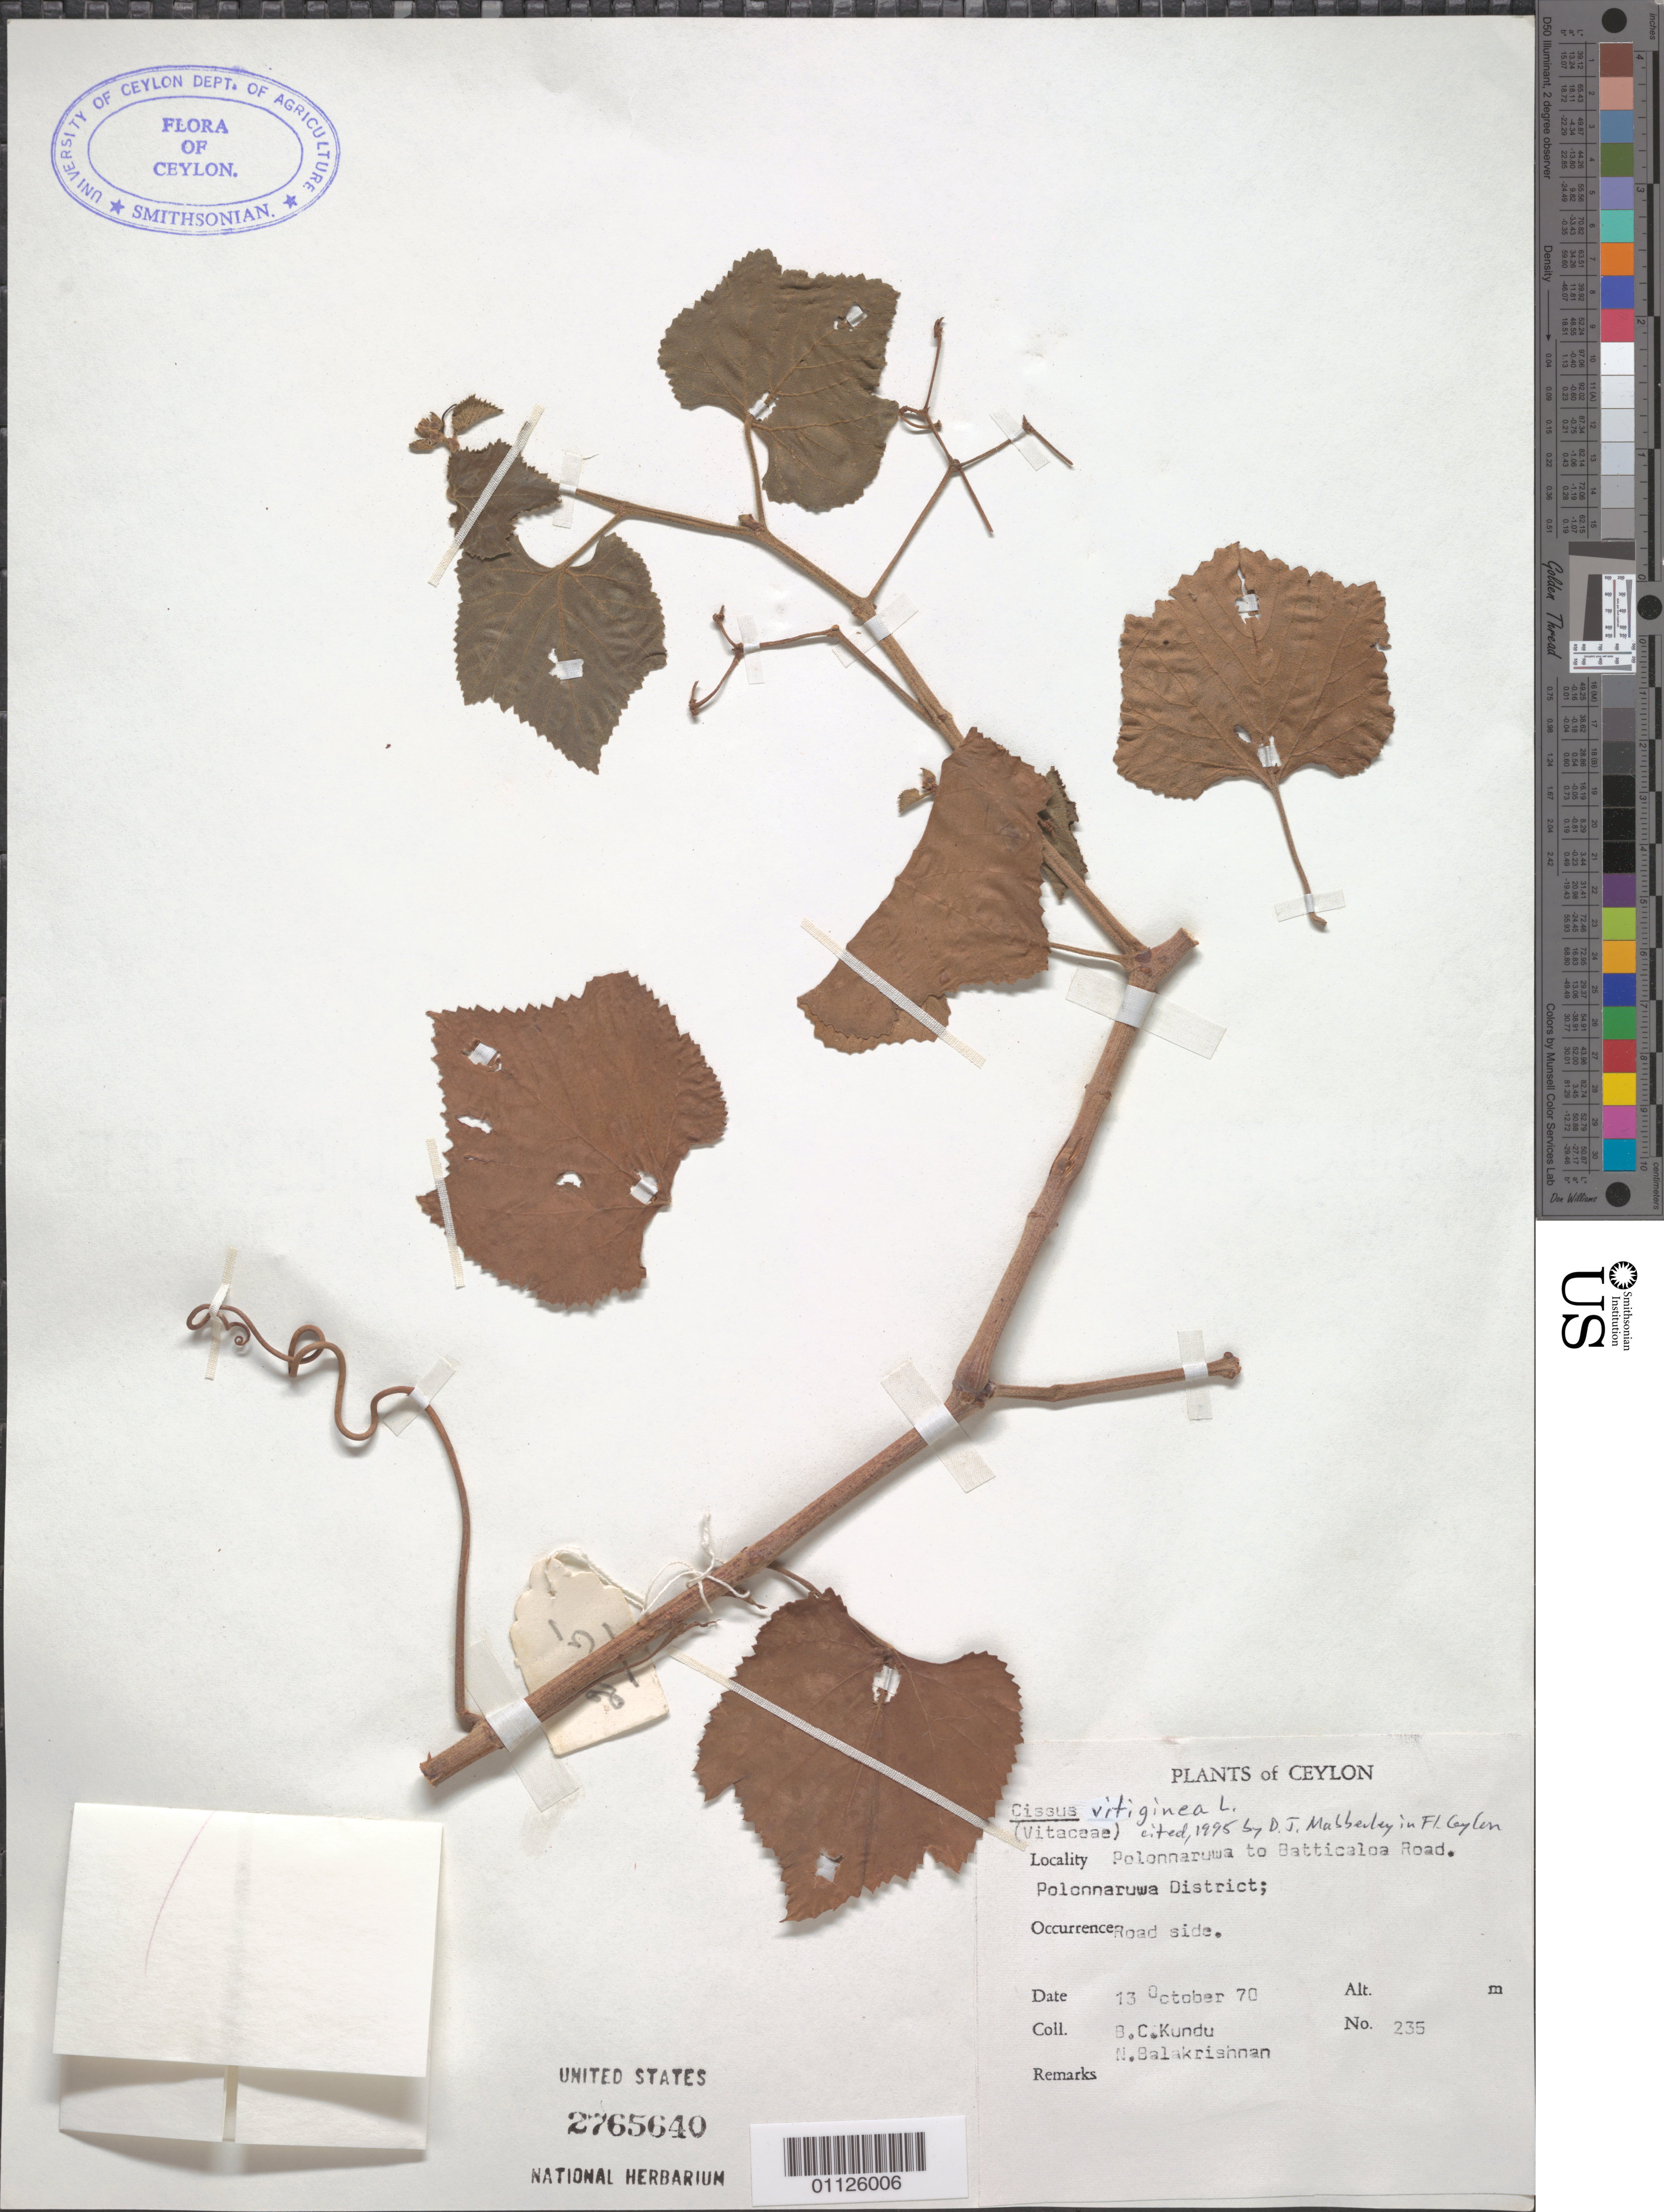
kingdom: Plantae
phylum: Tracheophyta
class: Magnoliopsida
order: Vitales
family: Vitaceae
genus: Cissus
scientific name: Cissus vitiginea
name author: L.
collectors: B. C. Kundu & N. P. Balakrishnan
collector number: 235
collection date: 1970-10-13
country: Sri Lanka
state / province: North Central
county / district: Polonnaruwa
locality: Polonnaruwa to Batticaloa Road.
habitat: Road side.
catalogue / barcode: US 2765640